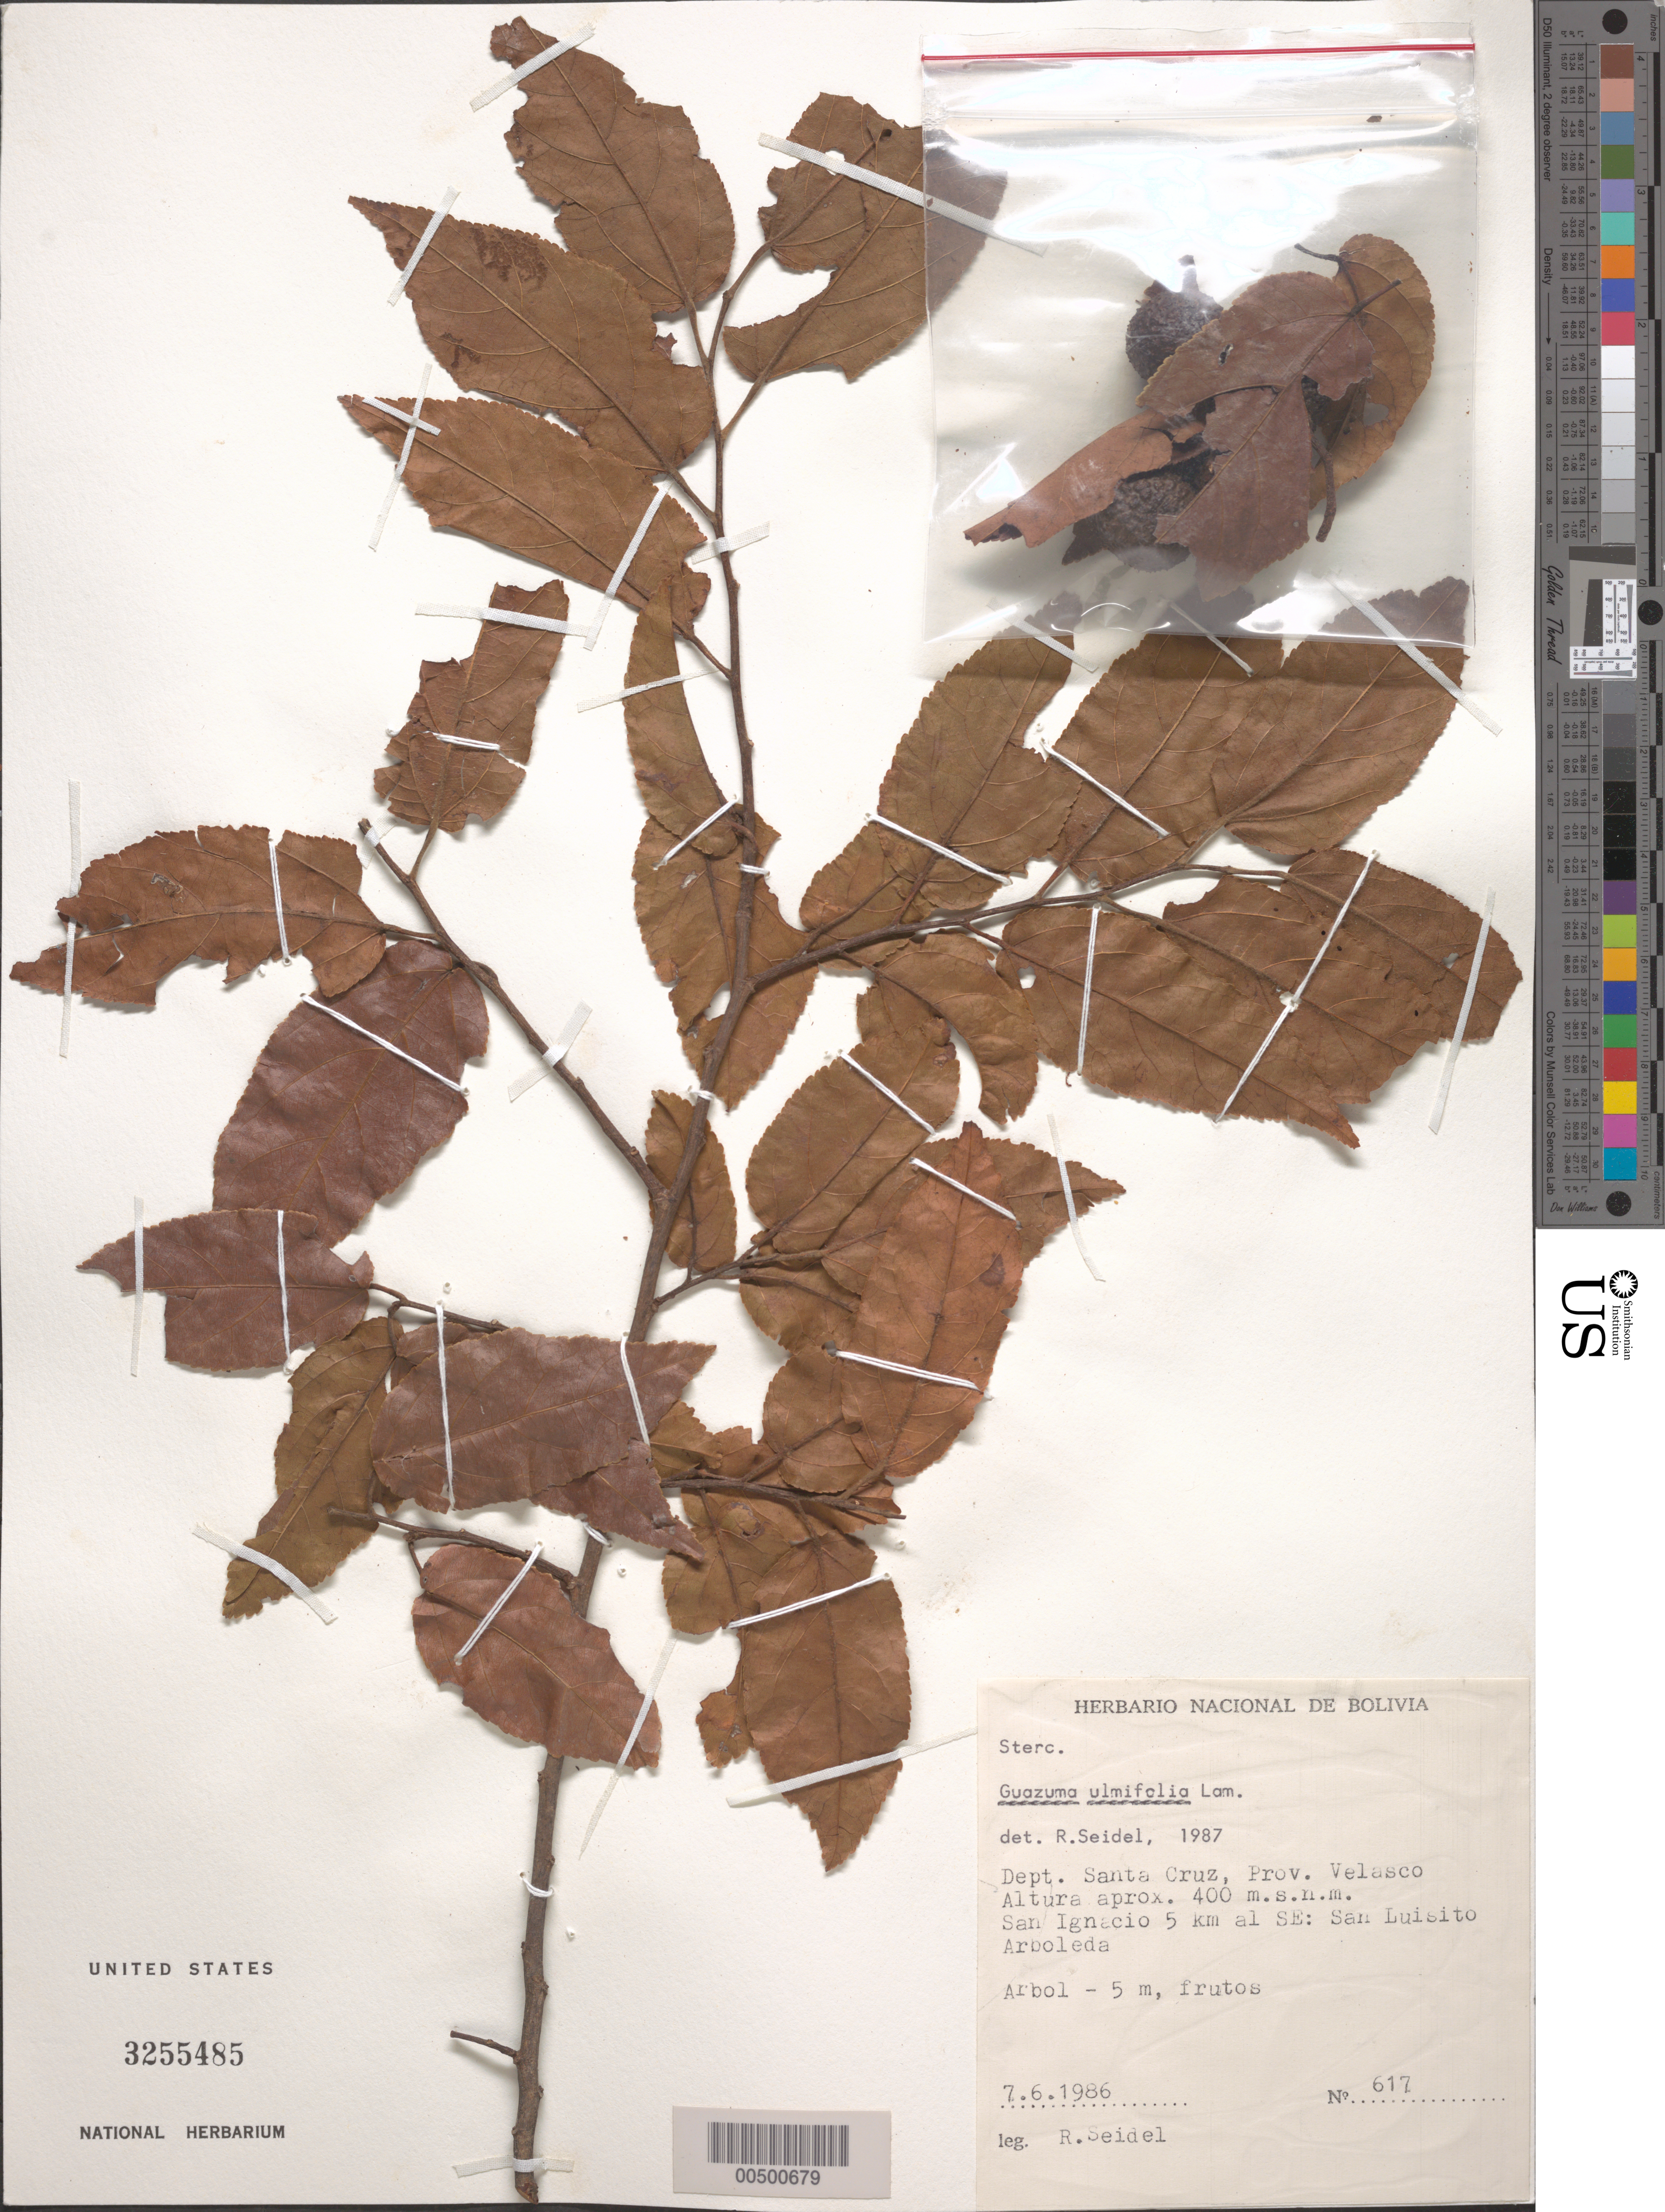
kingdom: Plantae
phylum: Tracheophyta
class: Magnoliopsida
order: Malvales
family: Malvaceae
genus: Guazuma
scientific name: Guazuma ulmifolia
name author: Lam.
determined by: Seidel, R.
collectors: R. Seidel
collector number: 617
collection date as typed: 07 Jun 1986 or 06 Jul 1986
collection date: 1986-06-07 or 1986-07-06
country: Bolivia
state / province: Santa Cruz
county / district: Velasco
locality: San Ignacia 5 km al SE: San Luisito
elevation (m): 400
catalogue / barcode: US 3255485